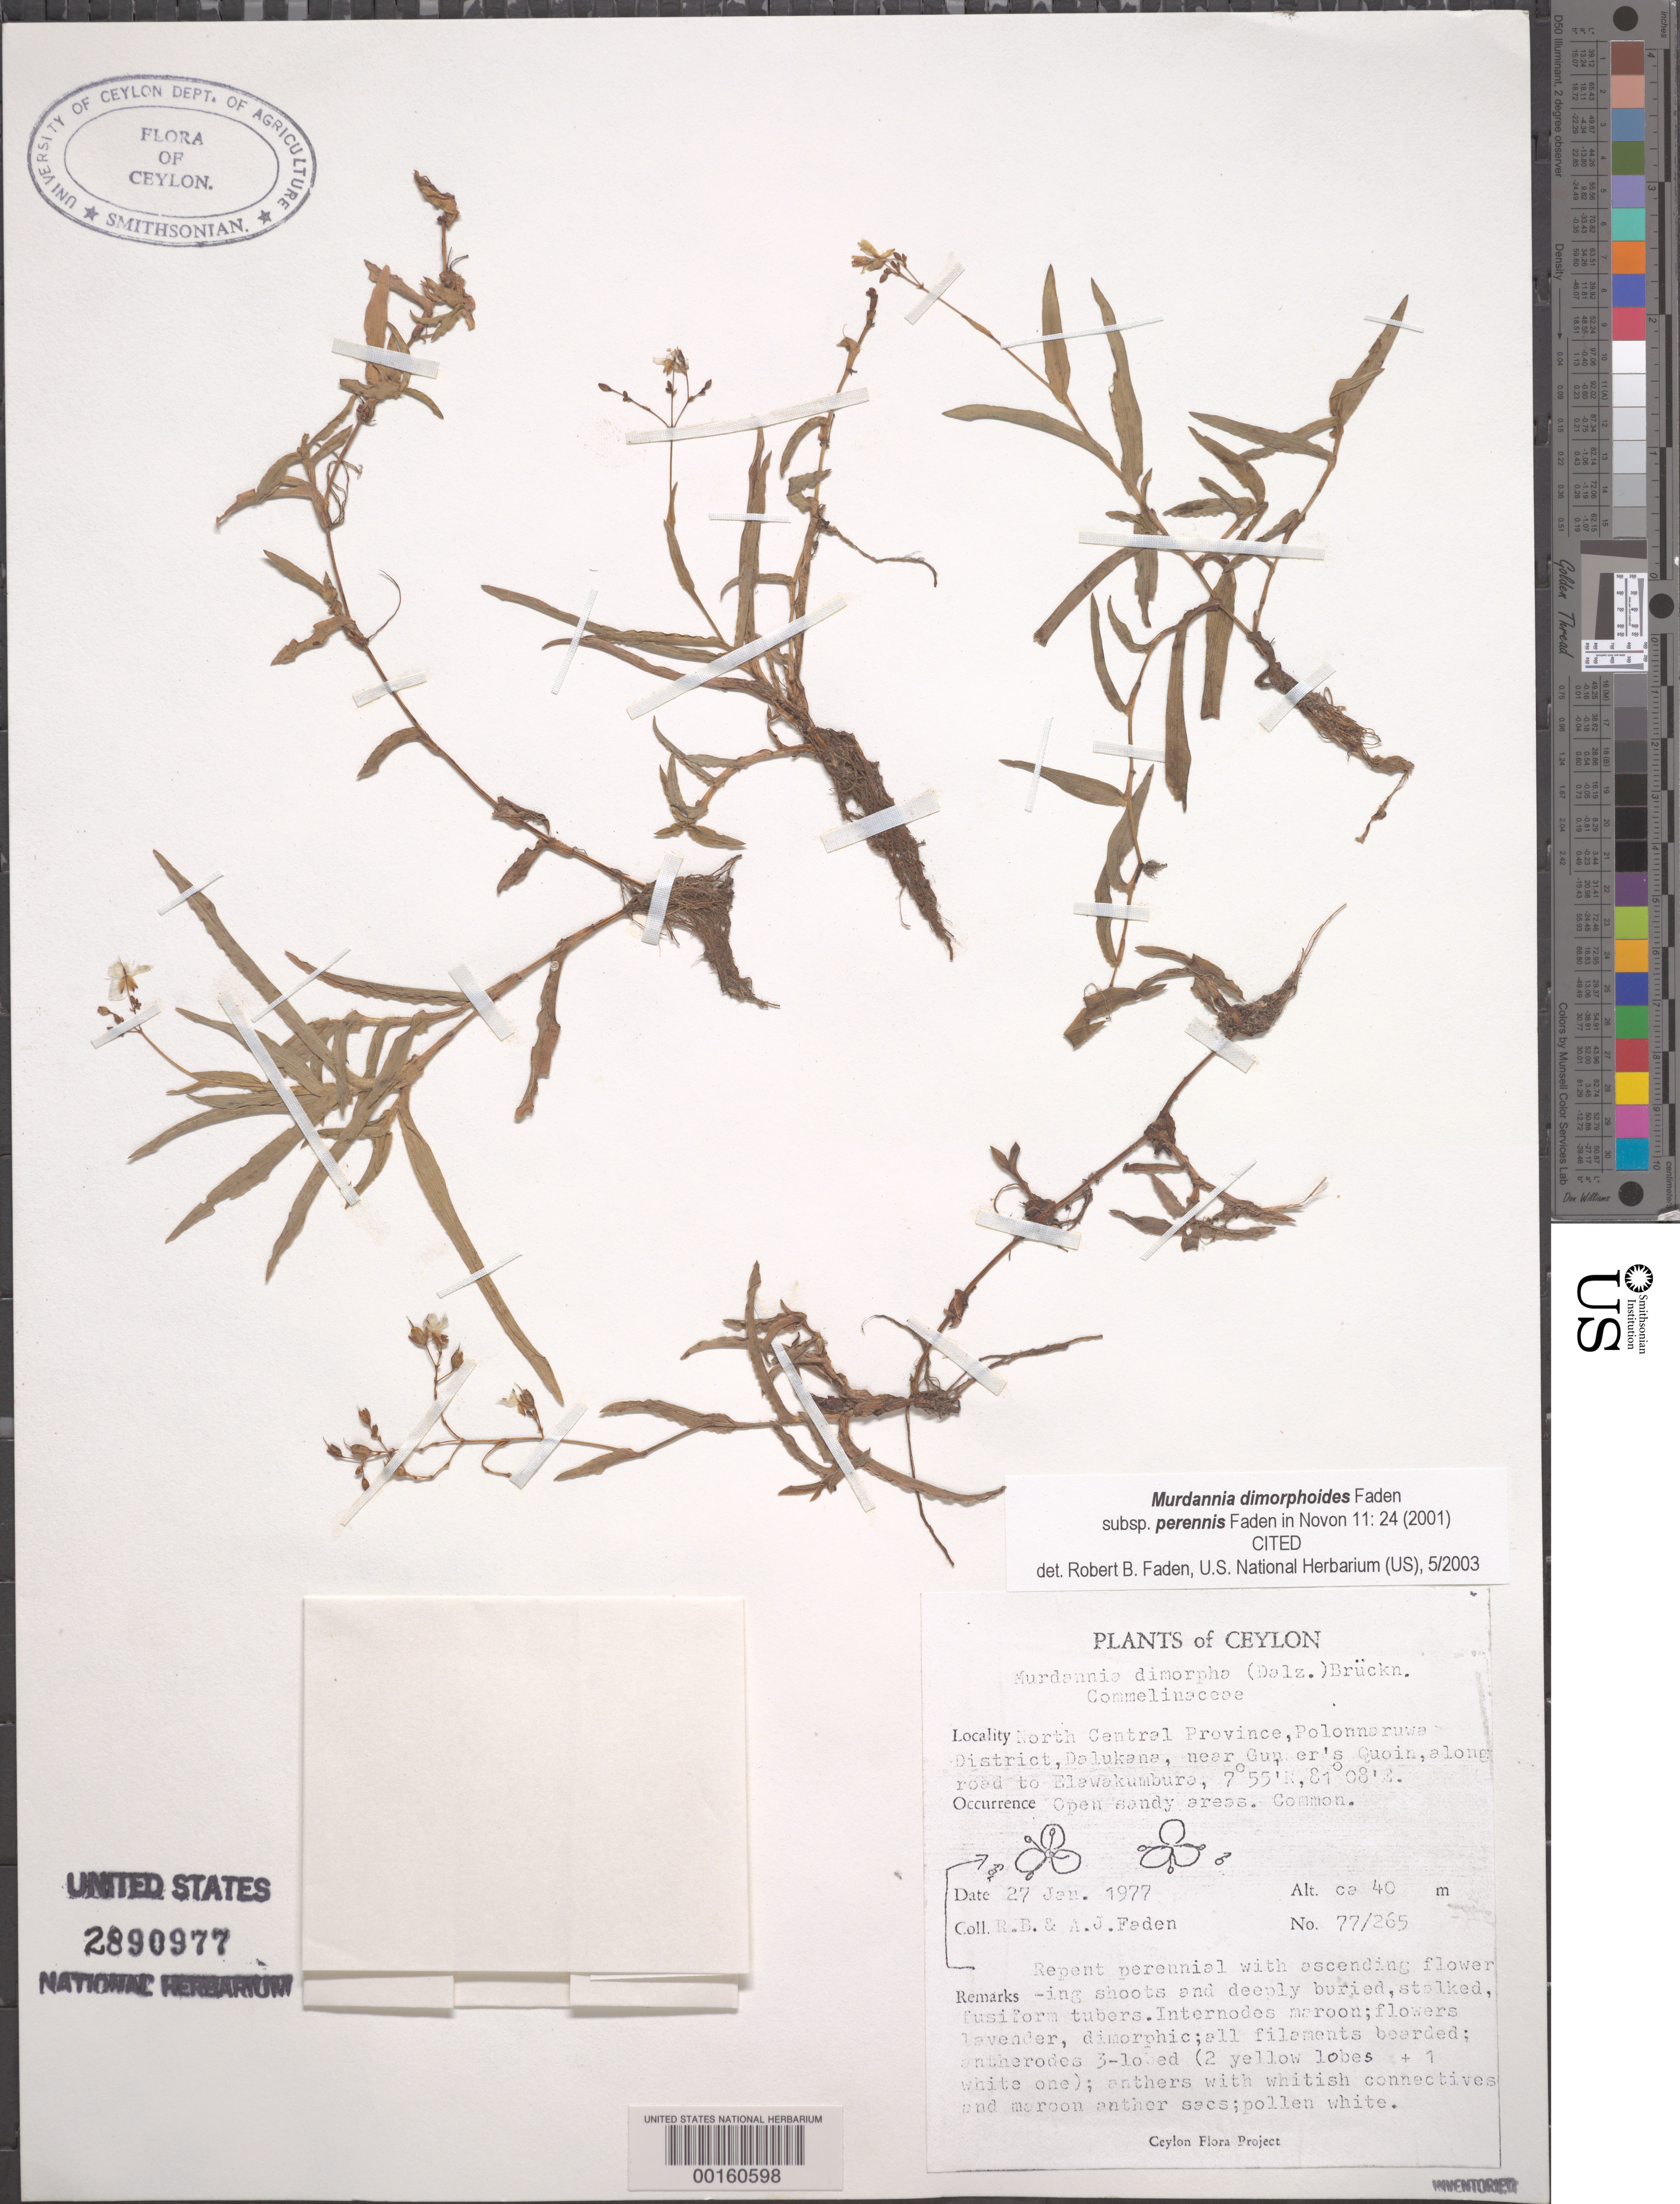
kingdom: Plantae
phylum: Tracheophyta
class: Liliopsida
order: Commelinales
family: Commelinaceae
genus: Murdannia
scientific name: Murdannia dimorphoides subsp. perennis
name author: Faden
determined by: Faden, Robert B., (US), Smithsonian Institution - National Museum of Natural History (UNITED STATES)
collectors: R. B. Faden & A. J. Faden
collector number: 77/265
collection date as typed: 27 Jan 1977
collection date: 1977-01-27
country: Sri Lanka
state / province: North Central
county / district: Polonnaruwa Dist.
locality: Dalukana, near gunners quoin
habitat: Roadside; open sandy areas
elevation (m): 40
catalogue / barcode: US 2890977